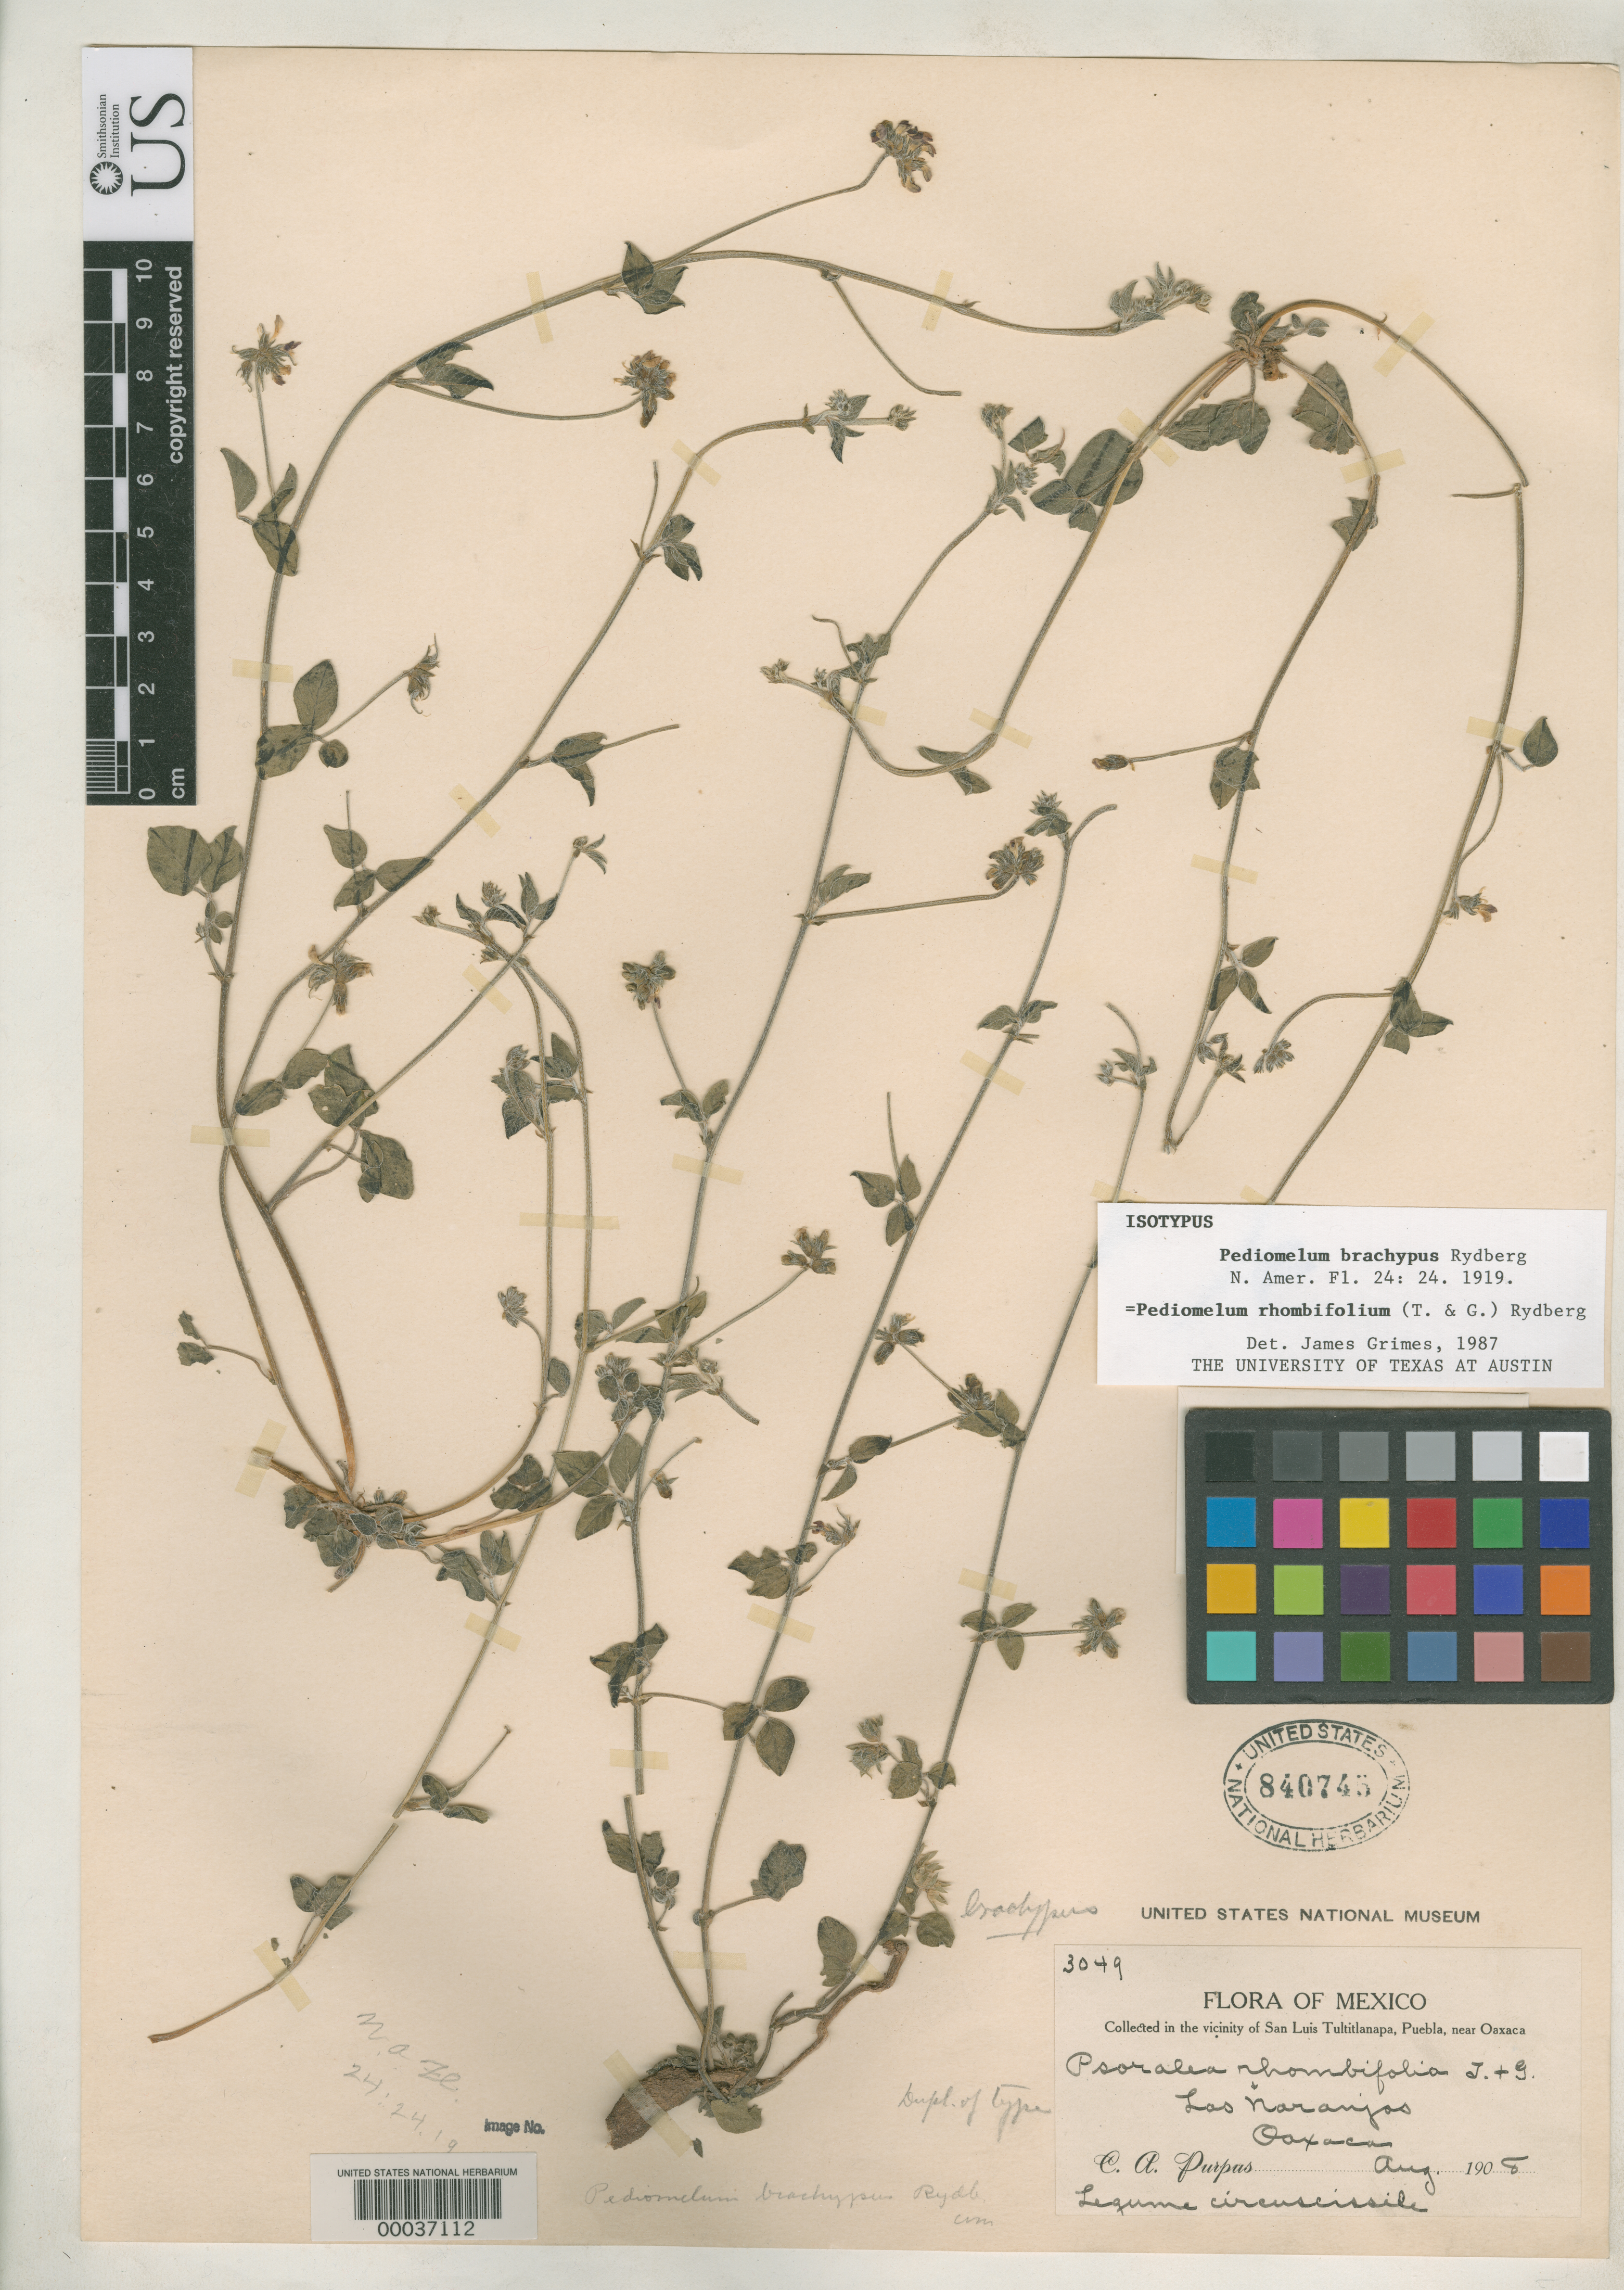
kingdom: Plantae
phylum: Tracheophyta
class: Magnoliopsida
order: Fabales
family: Fabaceae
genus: Pediomelum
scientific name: Pediomelum brachypus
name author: Rydb.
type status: Isotype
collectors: C. A. Purpus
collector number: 3049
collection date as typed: Aug 1908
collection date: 1908-08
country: Mexico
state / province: Oaxaca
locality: Los Naranjos.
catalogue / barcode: US 840745